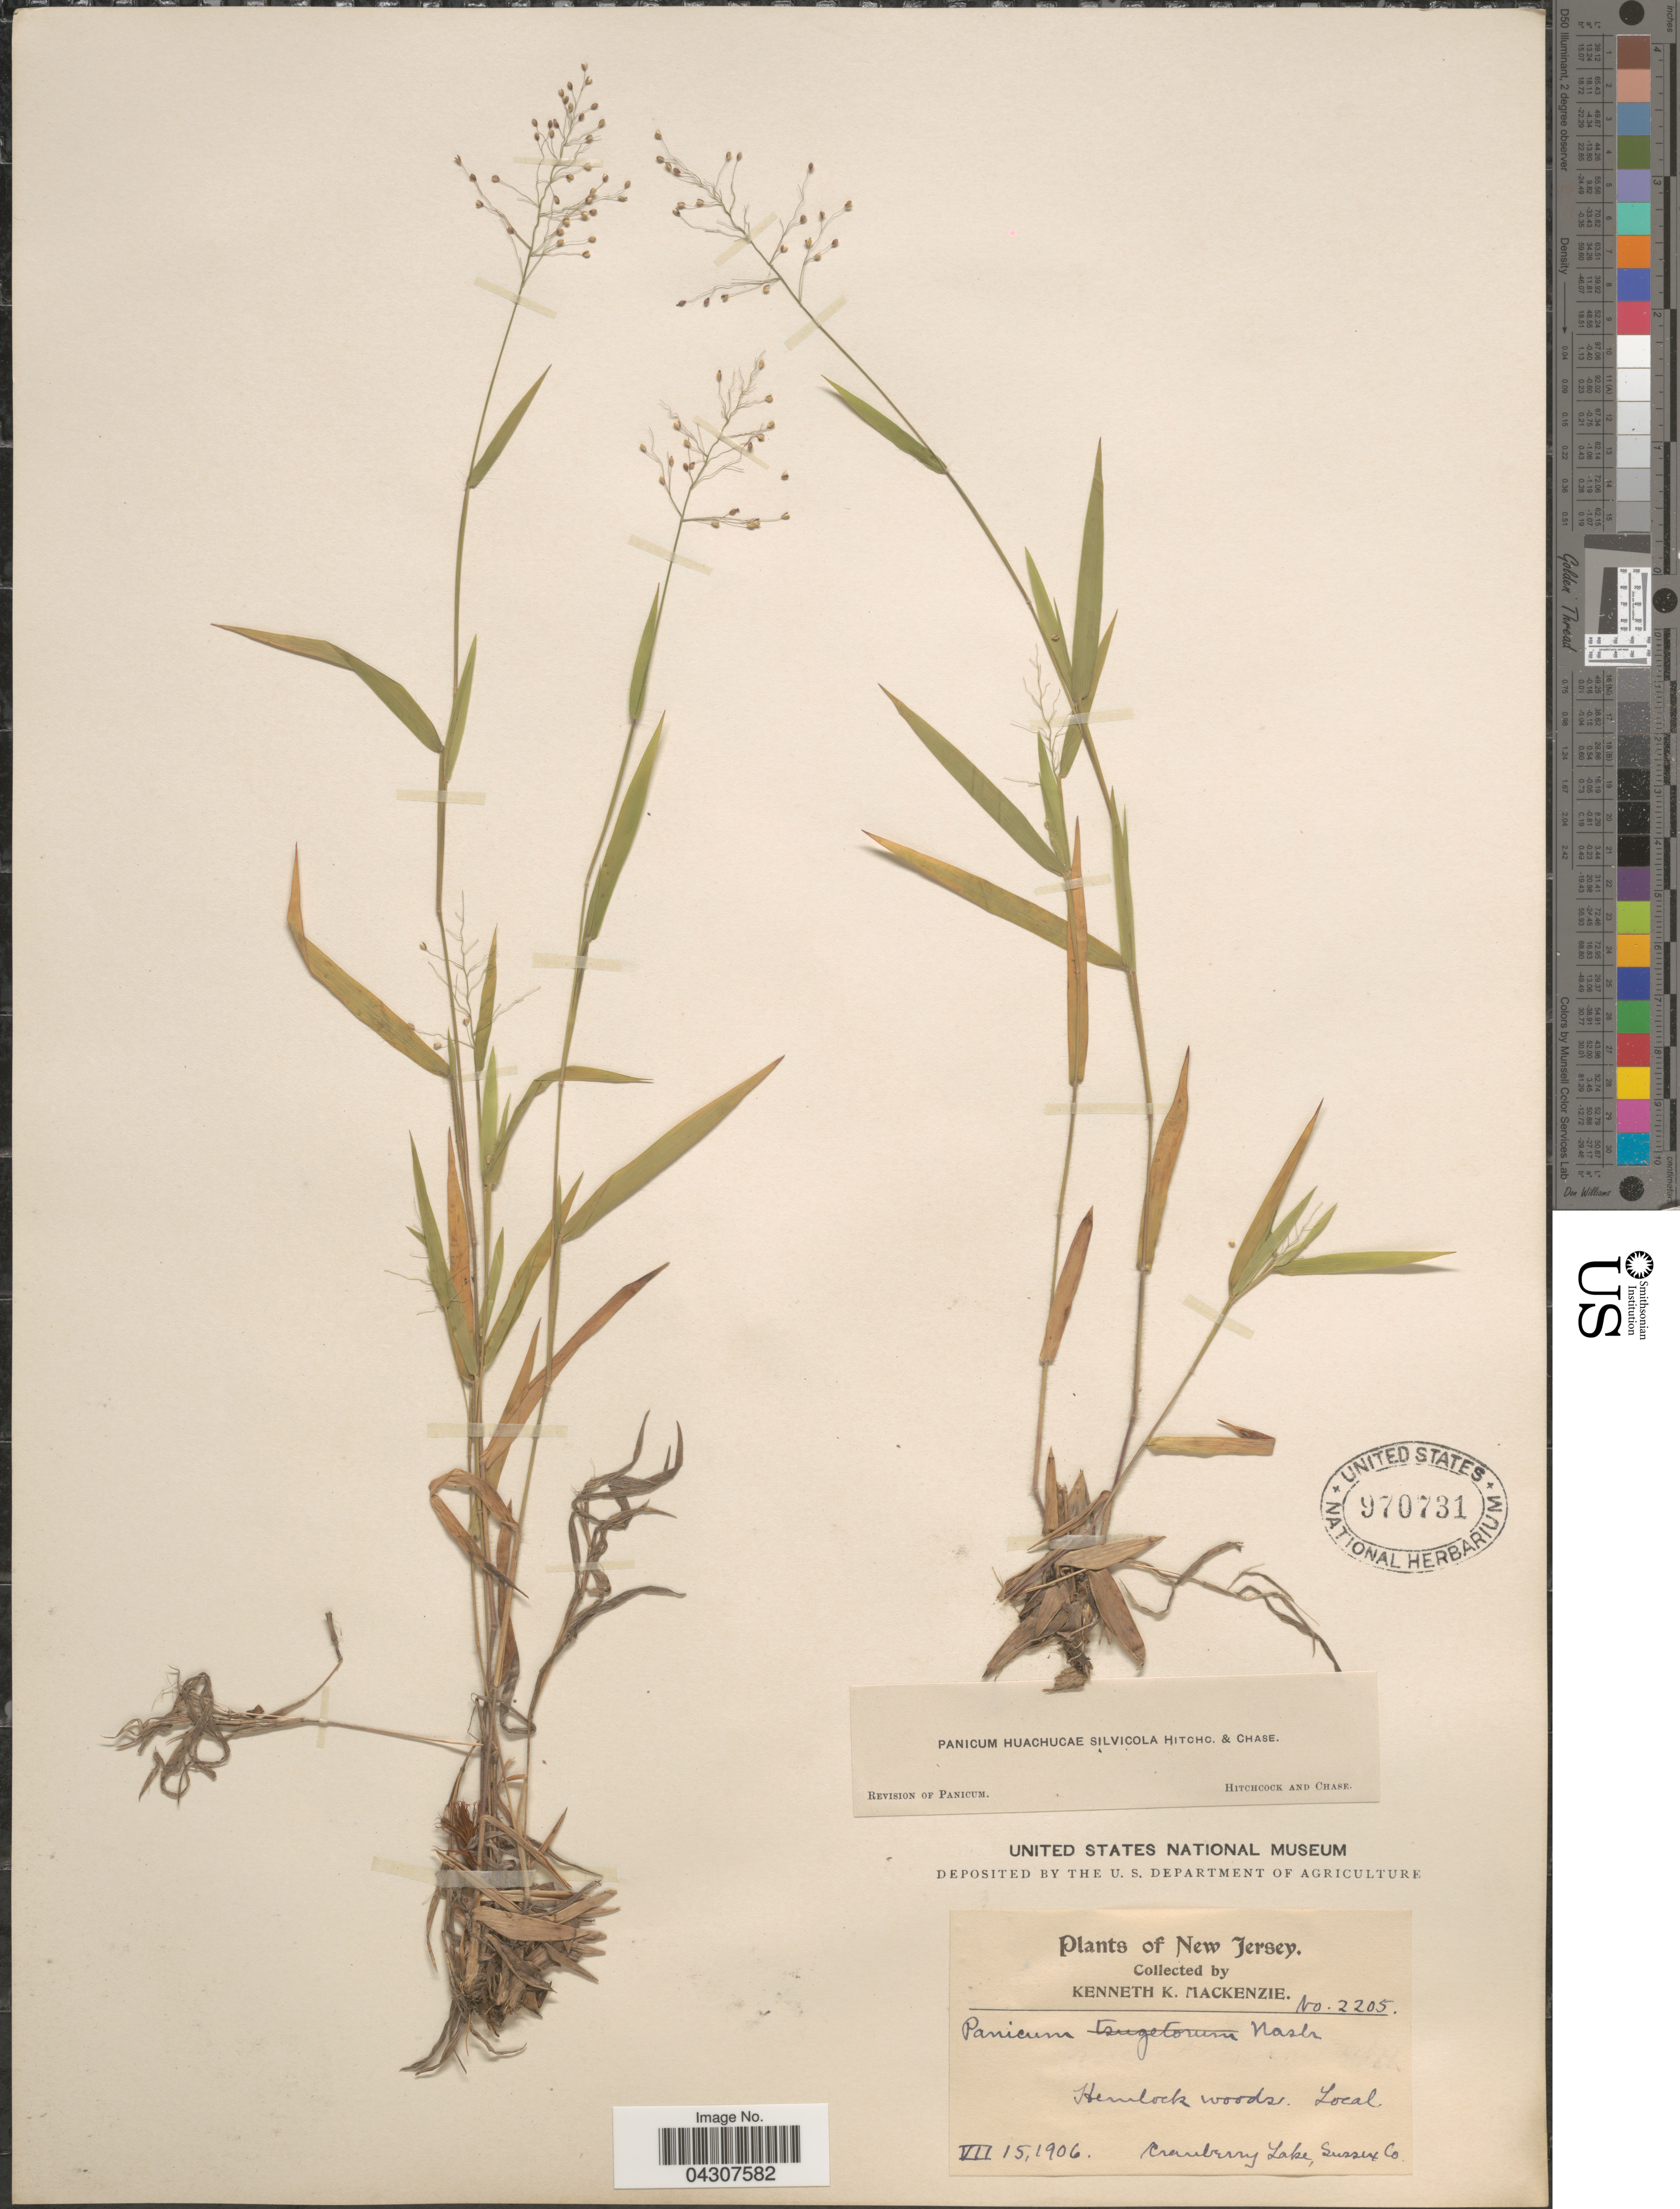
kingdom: Plantae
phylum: Tracheophyta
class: Liliopsida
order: Poales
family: Poaceae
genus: Dichanthelium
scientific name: Dichanthelium acuminatum var. acuminatum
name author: (Sw.) Gould & C.A. Clark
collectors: K. K. Mackenzie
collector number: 2205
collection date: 1906-07-15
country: United States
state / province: New Jersey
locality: Cranberry Lake, Sussex Co.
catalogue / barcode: US 970731